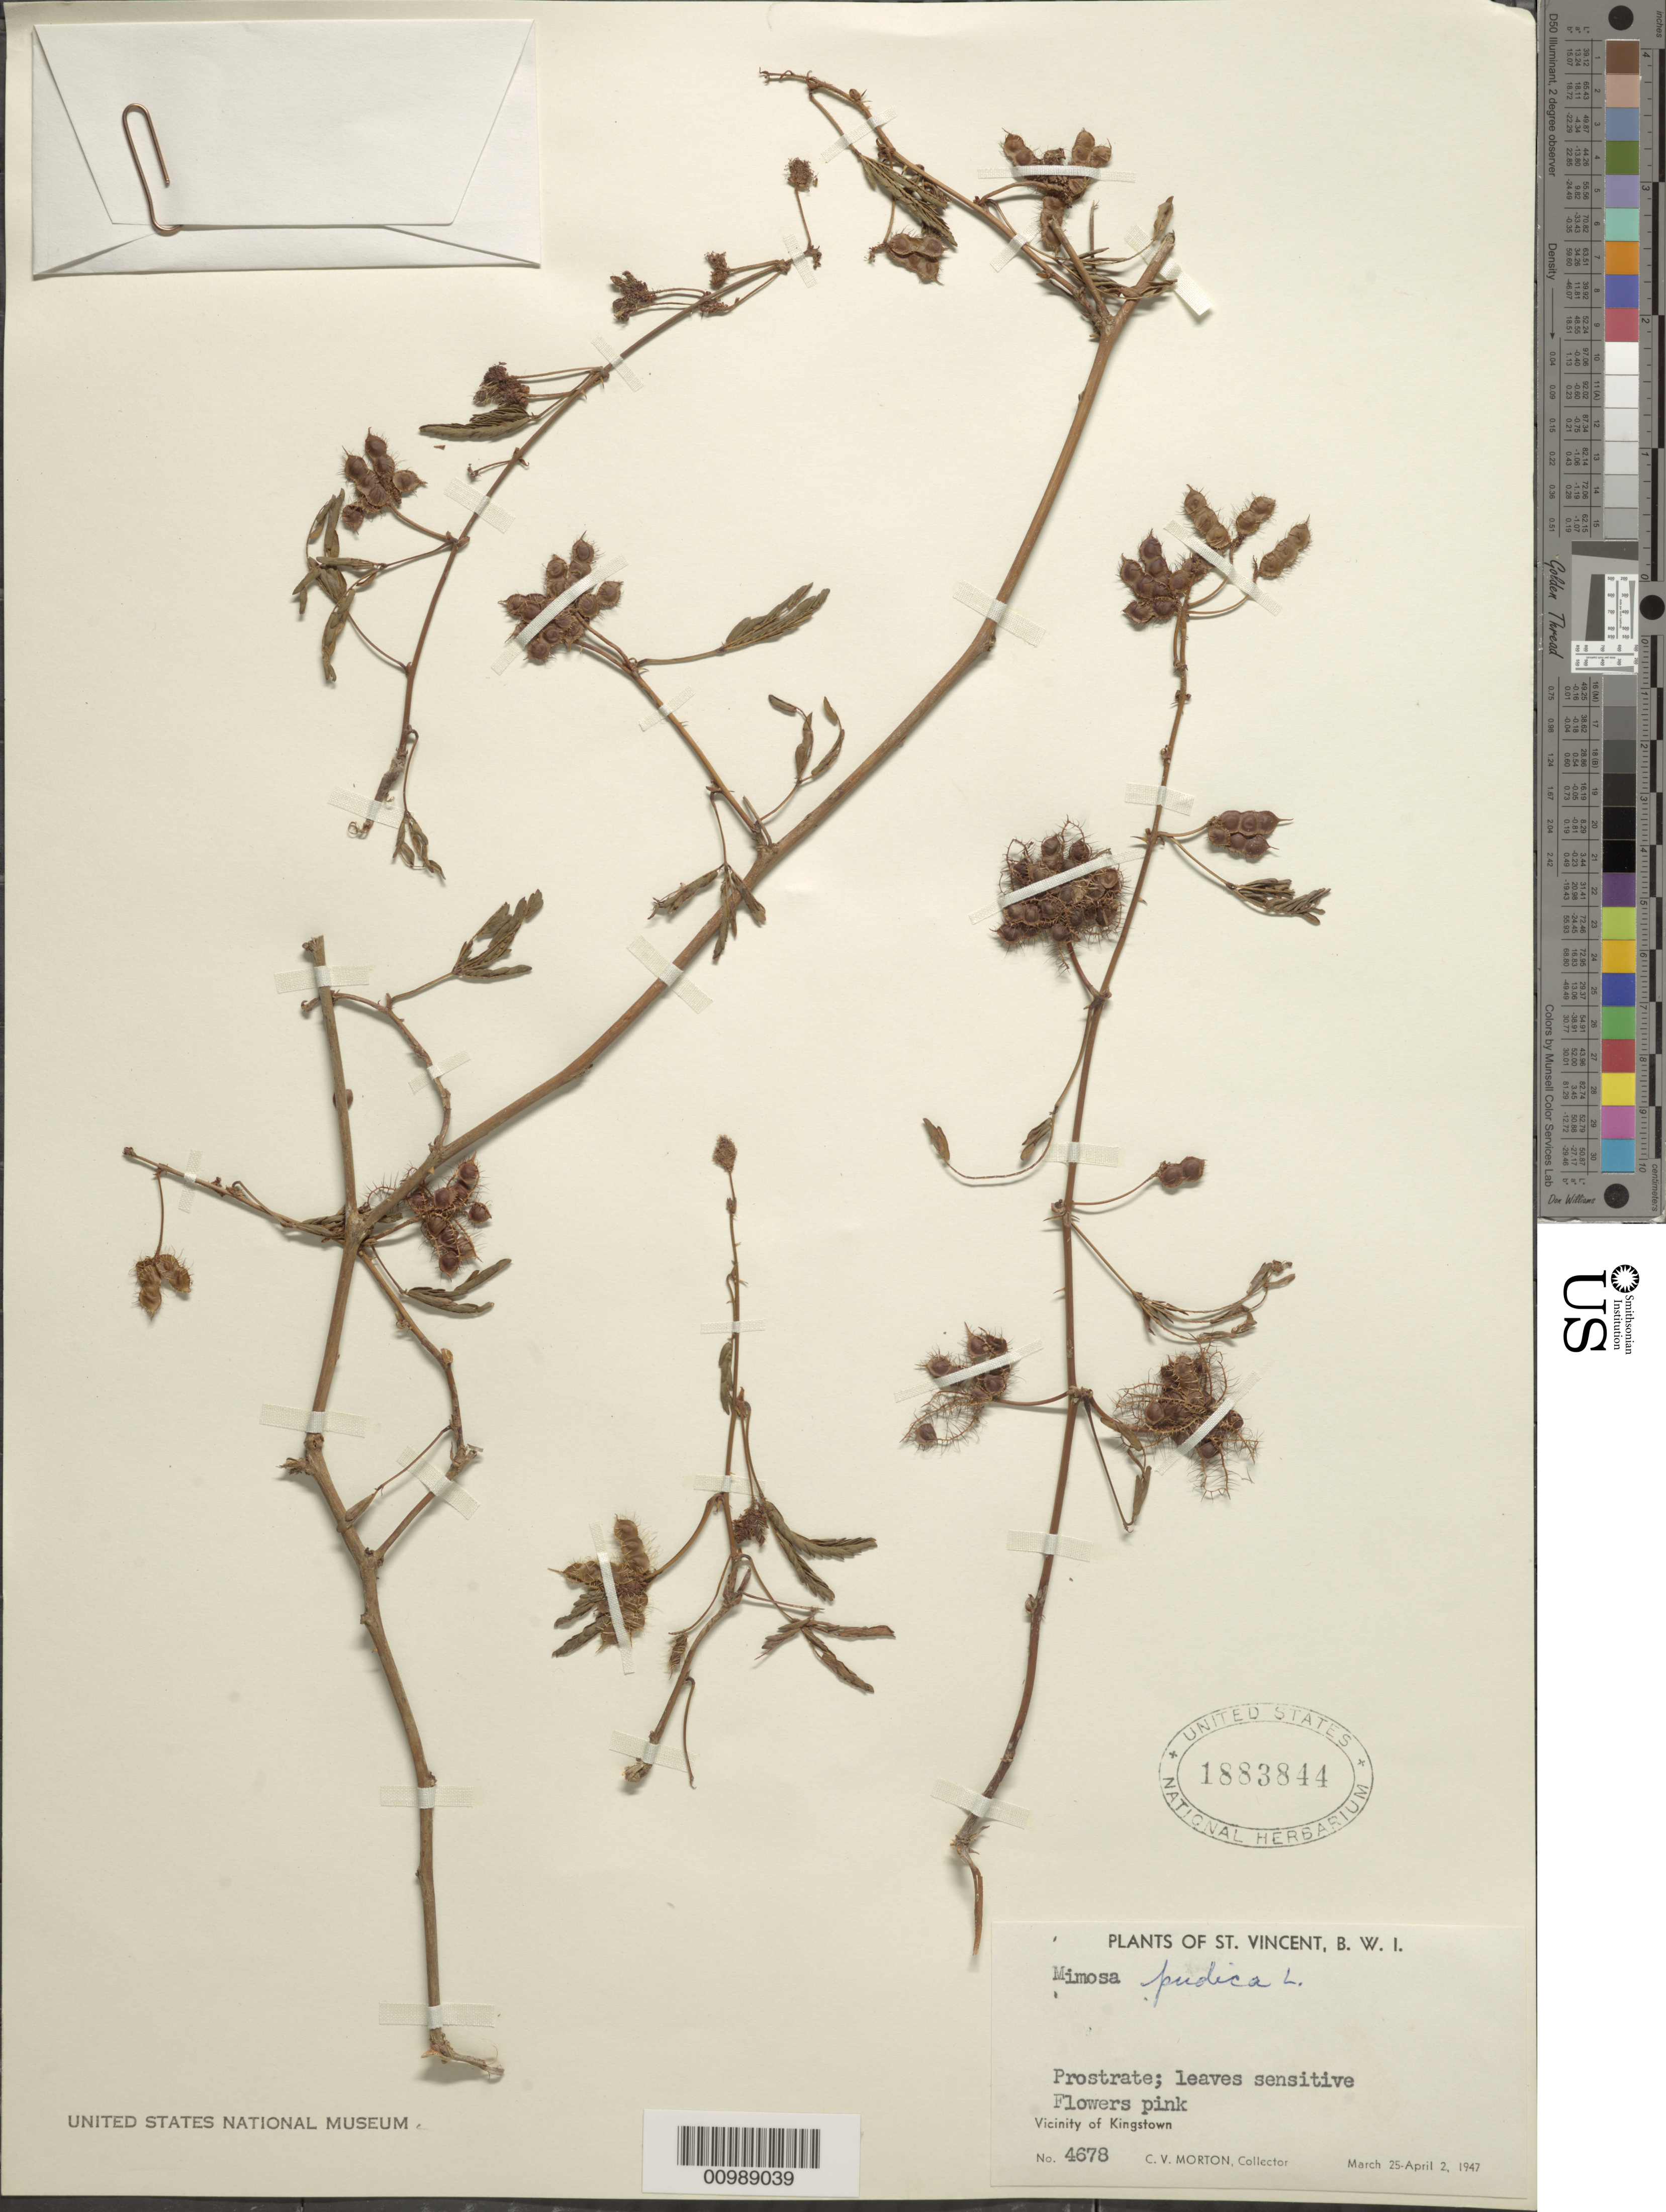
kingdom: Plantae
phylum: Tracheophyta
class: Magnoliopsida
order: Fabales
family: Fabaceae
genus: Mimosa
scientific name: Mimosa pudica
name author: L.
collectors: C. V. Morton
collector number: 4678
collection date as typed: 25 Mar 1947 to 02 Apr 1947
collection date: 1947-03-25/1947-04-02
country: St. Vincent - Grenadines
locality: Kingstown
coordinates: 0 N, 0 E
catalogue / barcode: US 1883844